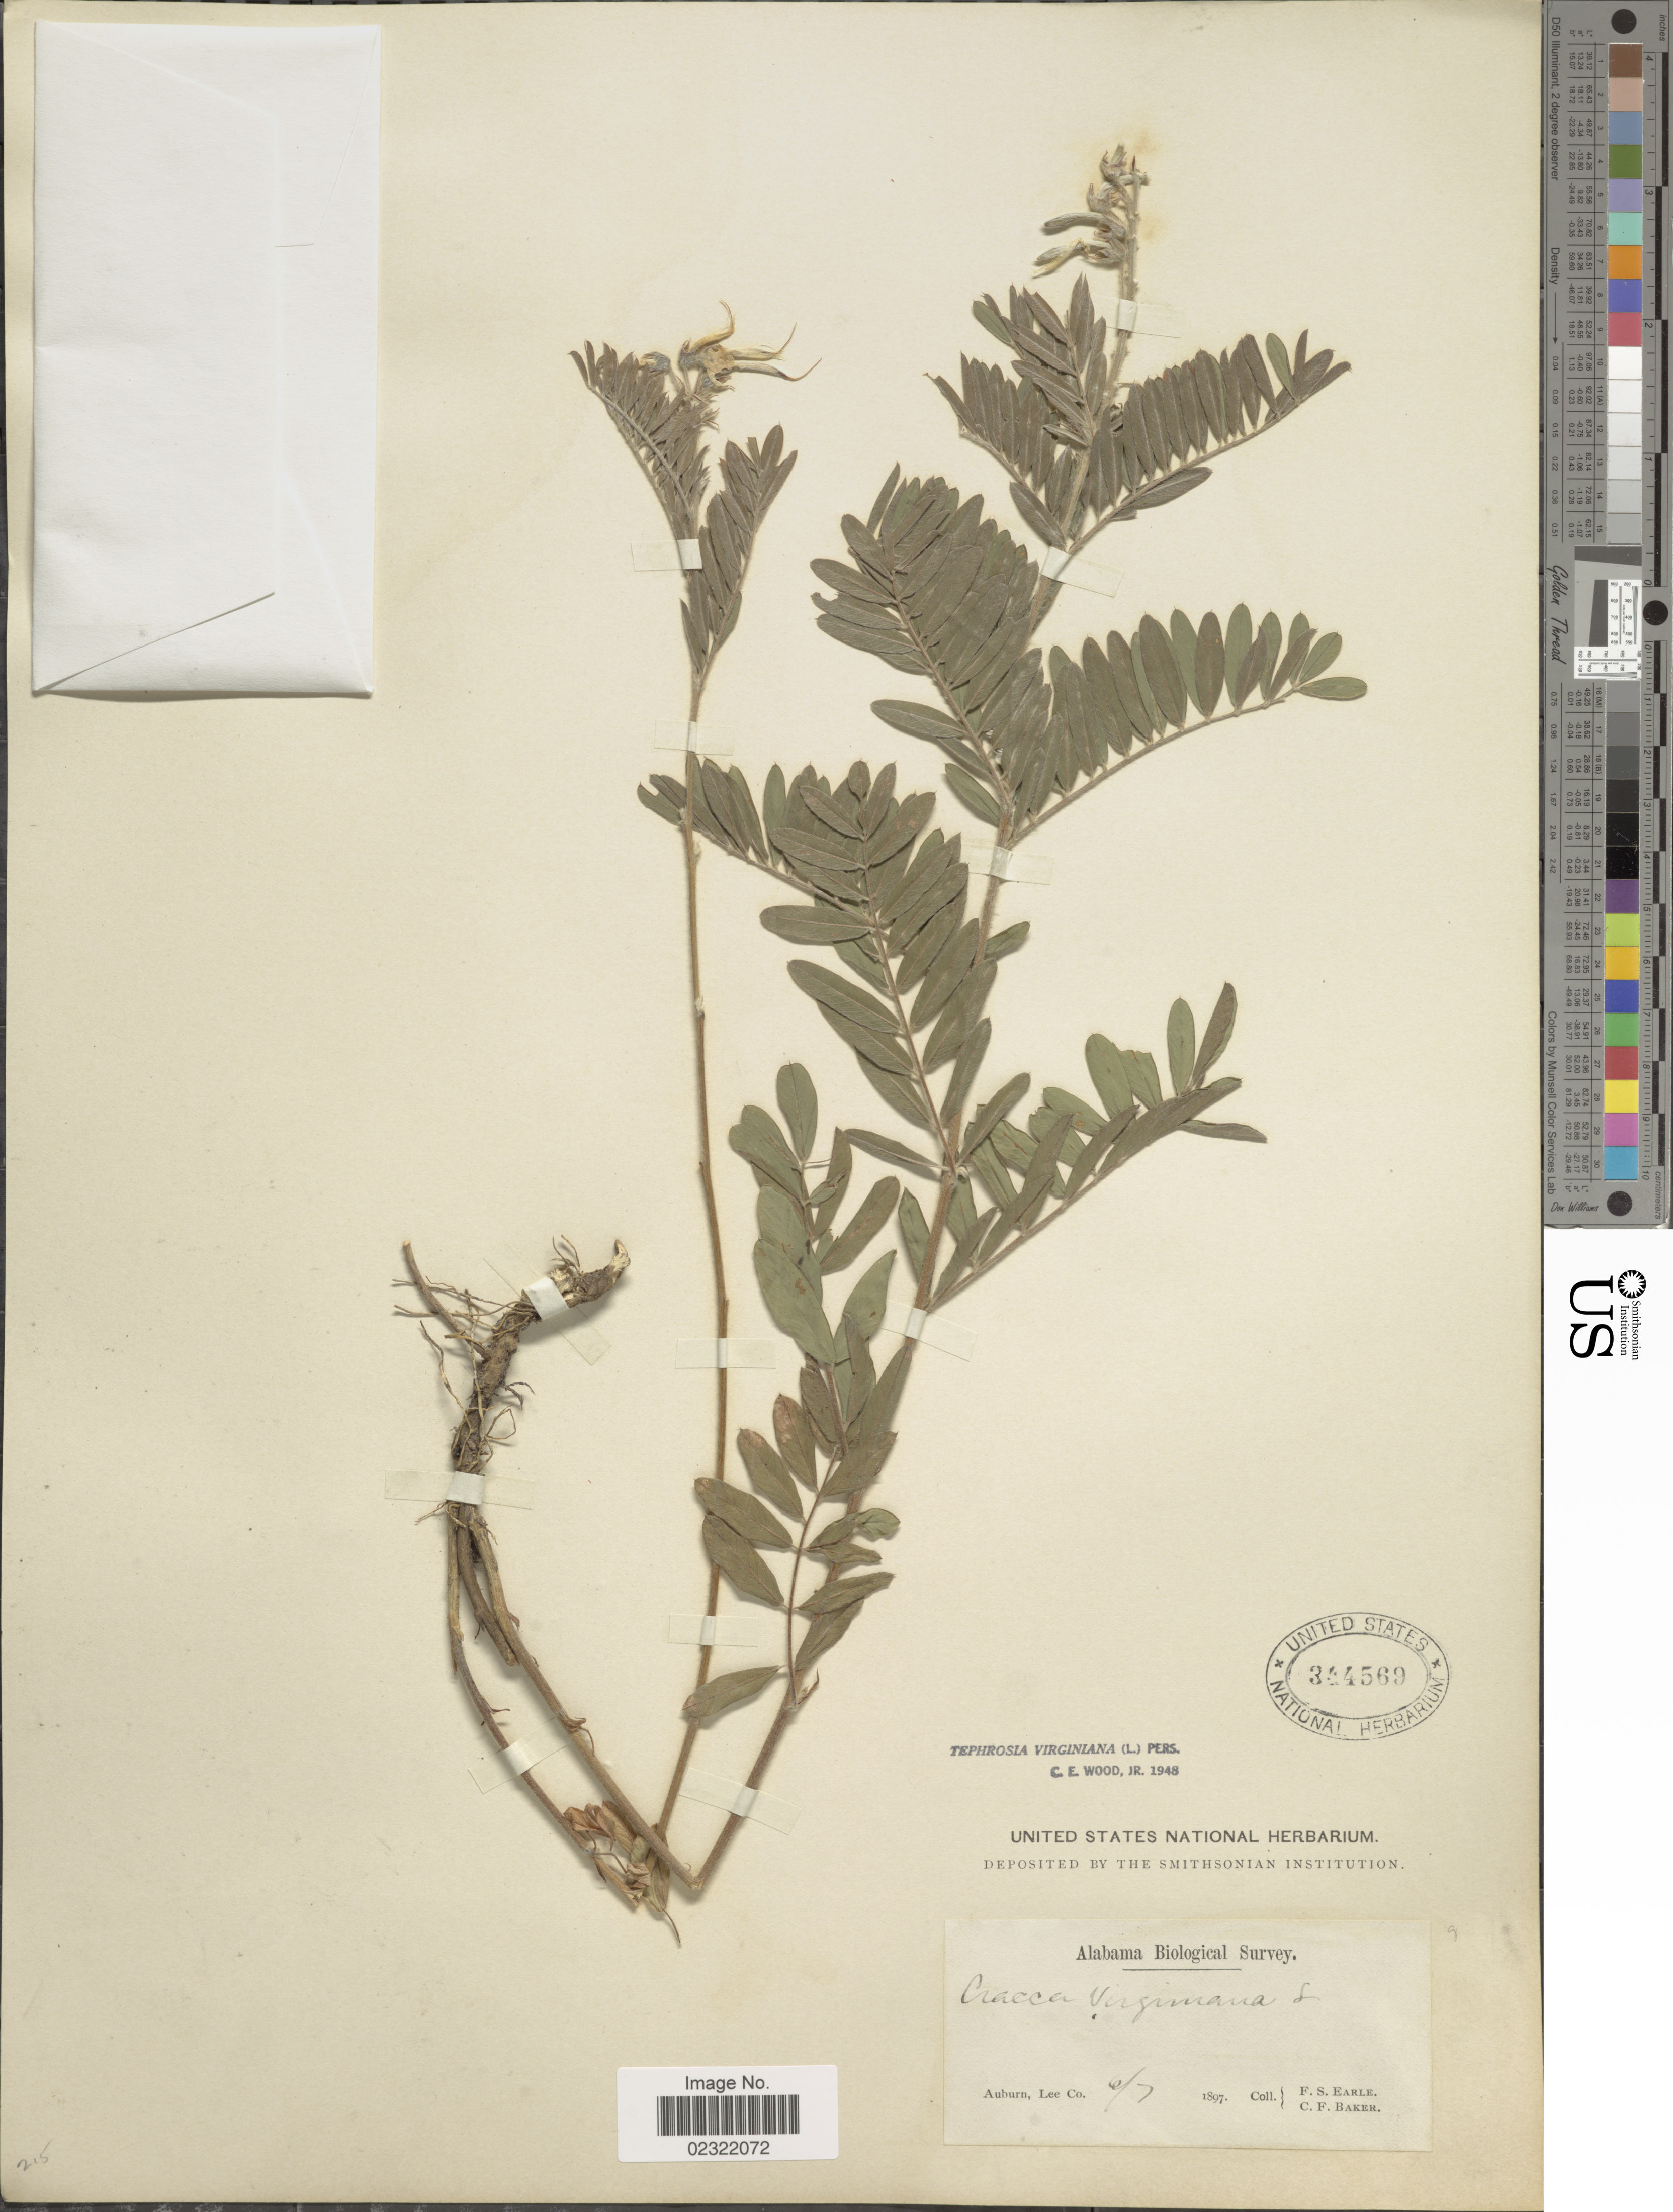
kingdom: Plantae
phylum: Tracheophyta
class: Magnoliopsida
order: Fabales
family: Fabaceae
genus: Tephrosia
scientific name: Tephrosia virginiana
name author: (L.) Pers.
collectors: F. S. Earle & C. F. Baker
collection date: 1897-06-07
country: United States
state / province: Alabama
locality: Auburn, Lee Co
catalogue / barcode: US 344569